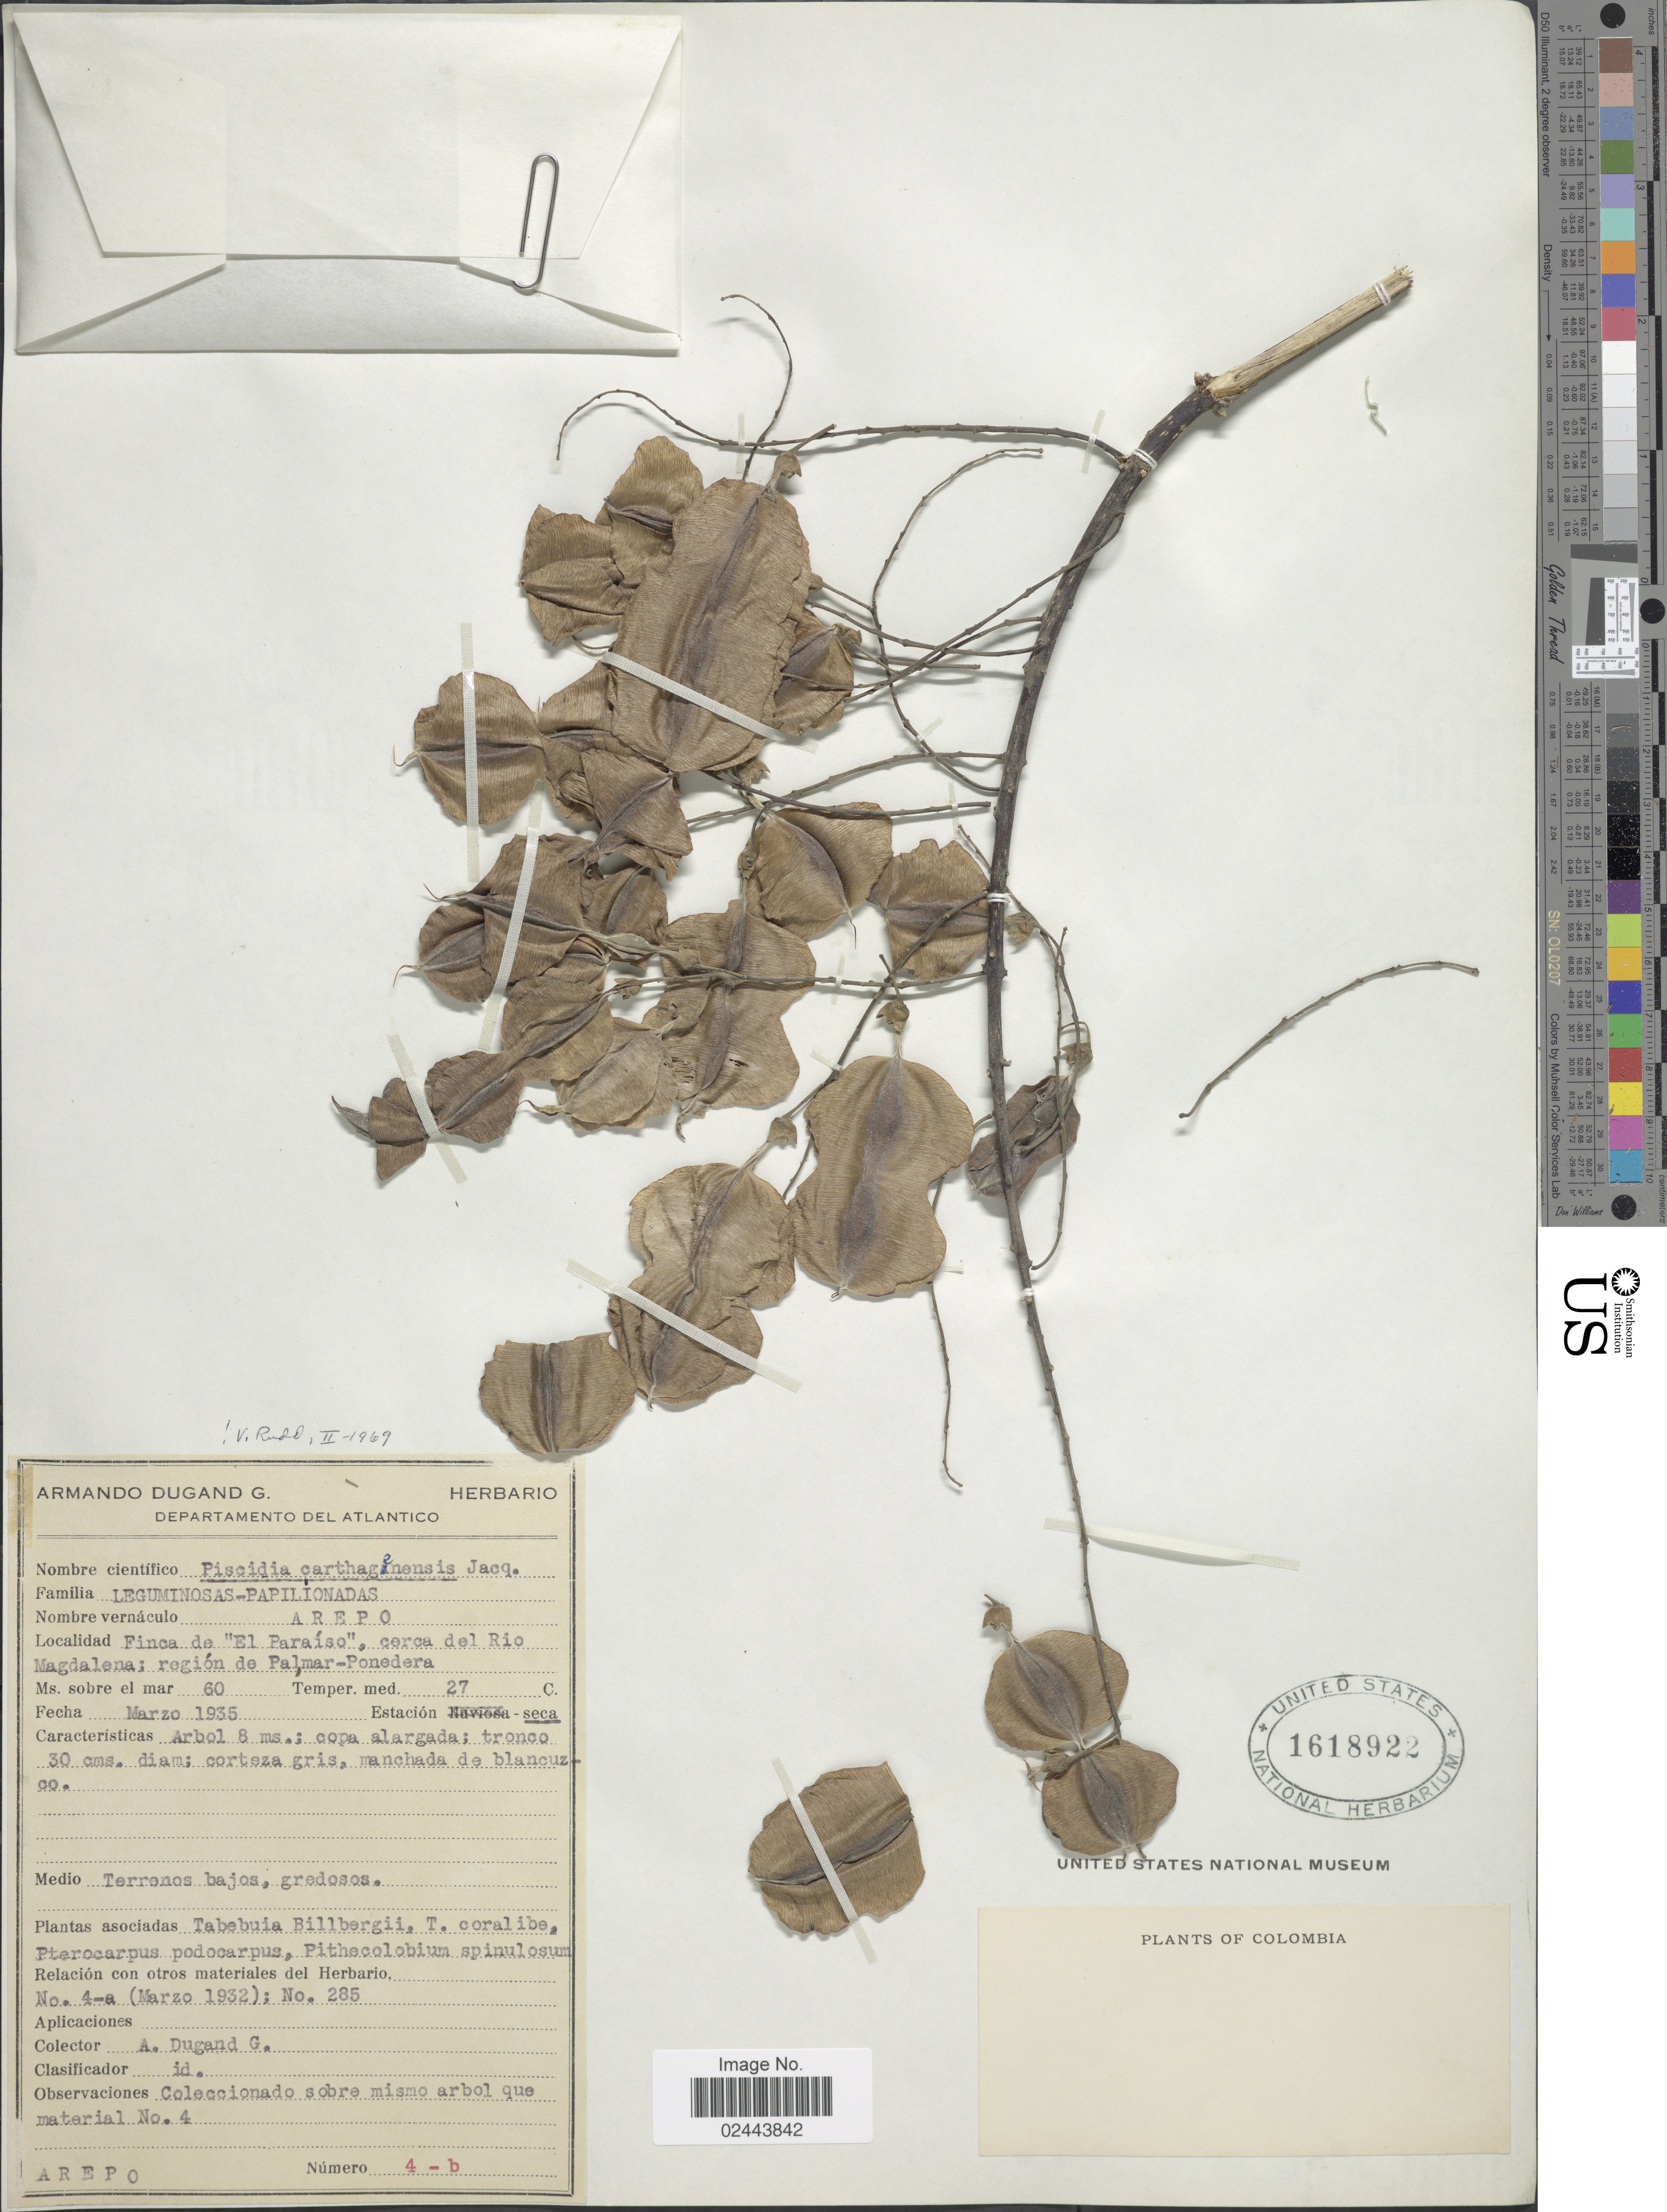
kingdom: Plantae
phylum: Tracheophyta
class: Magnoliopsida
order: Fabales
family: Fabaceae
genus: Piscidia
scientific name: Piscidia carthagenensis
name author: Jacq.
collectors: A. Dugand G.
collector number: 4-b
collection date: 1935-03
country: Colombia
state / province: Atlántico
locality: Finca de "El Paraiso", cerca del Rio Magdalena; region de Palmar-Ponedera, Temper med. 27C.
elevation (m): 60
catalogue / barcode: US 1618922